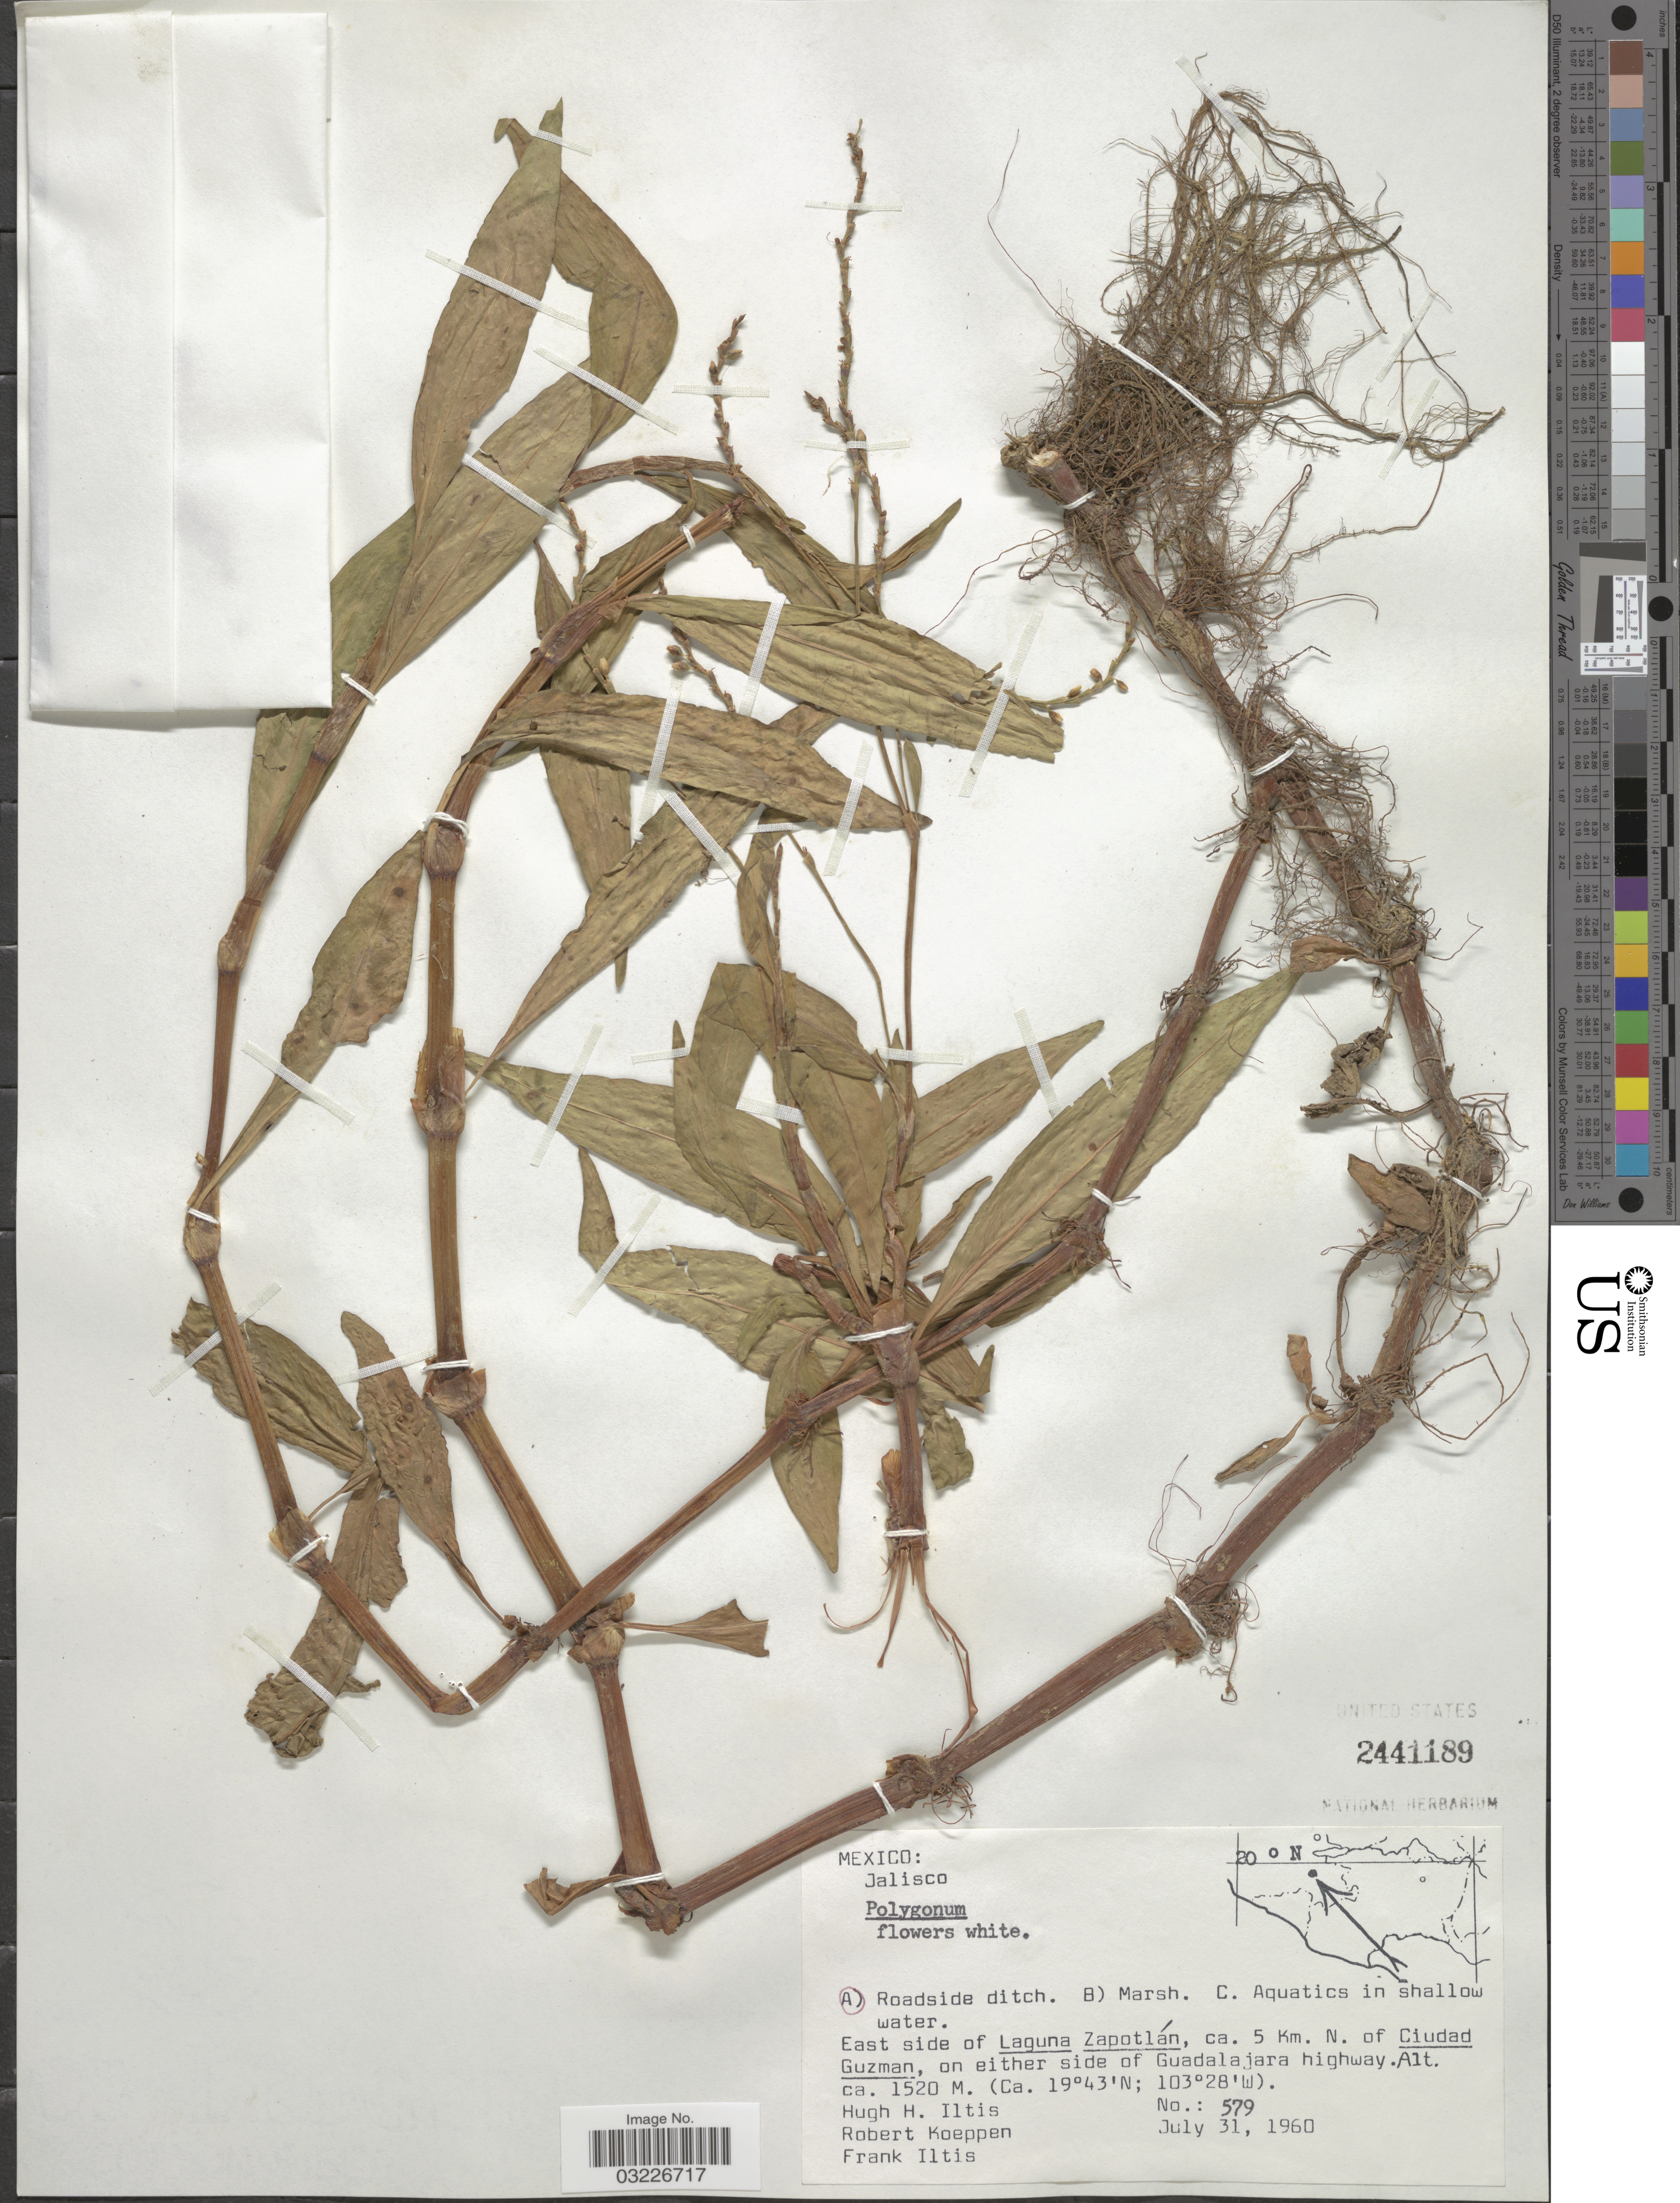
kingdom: Plantae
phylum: Tracheophyta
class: Magnoliopsida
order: Caryophyllales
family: Polygonaceae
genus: Polygonum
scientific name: Polygonum sp.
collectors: H. H. Iltis, R. C. Koeppen & F. S. Iltis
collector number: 579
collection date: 1960-07-31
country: Mexico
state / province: Jalisco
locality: East side of Laguna Zapotlán, ca. 5 Km. N. of Ciudad Guzman, on either side of Guadalajara highway.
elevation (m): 1520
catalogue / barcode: US 2441189